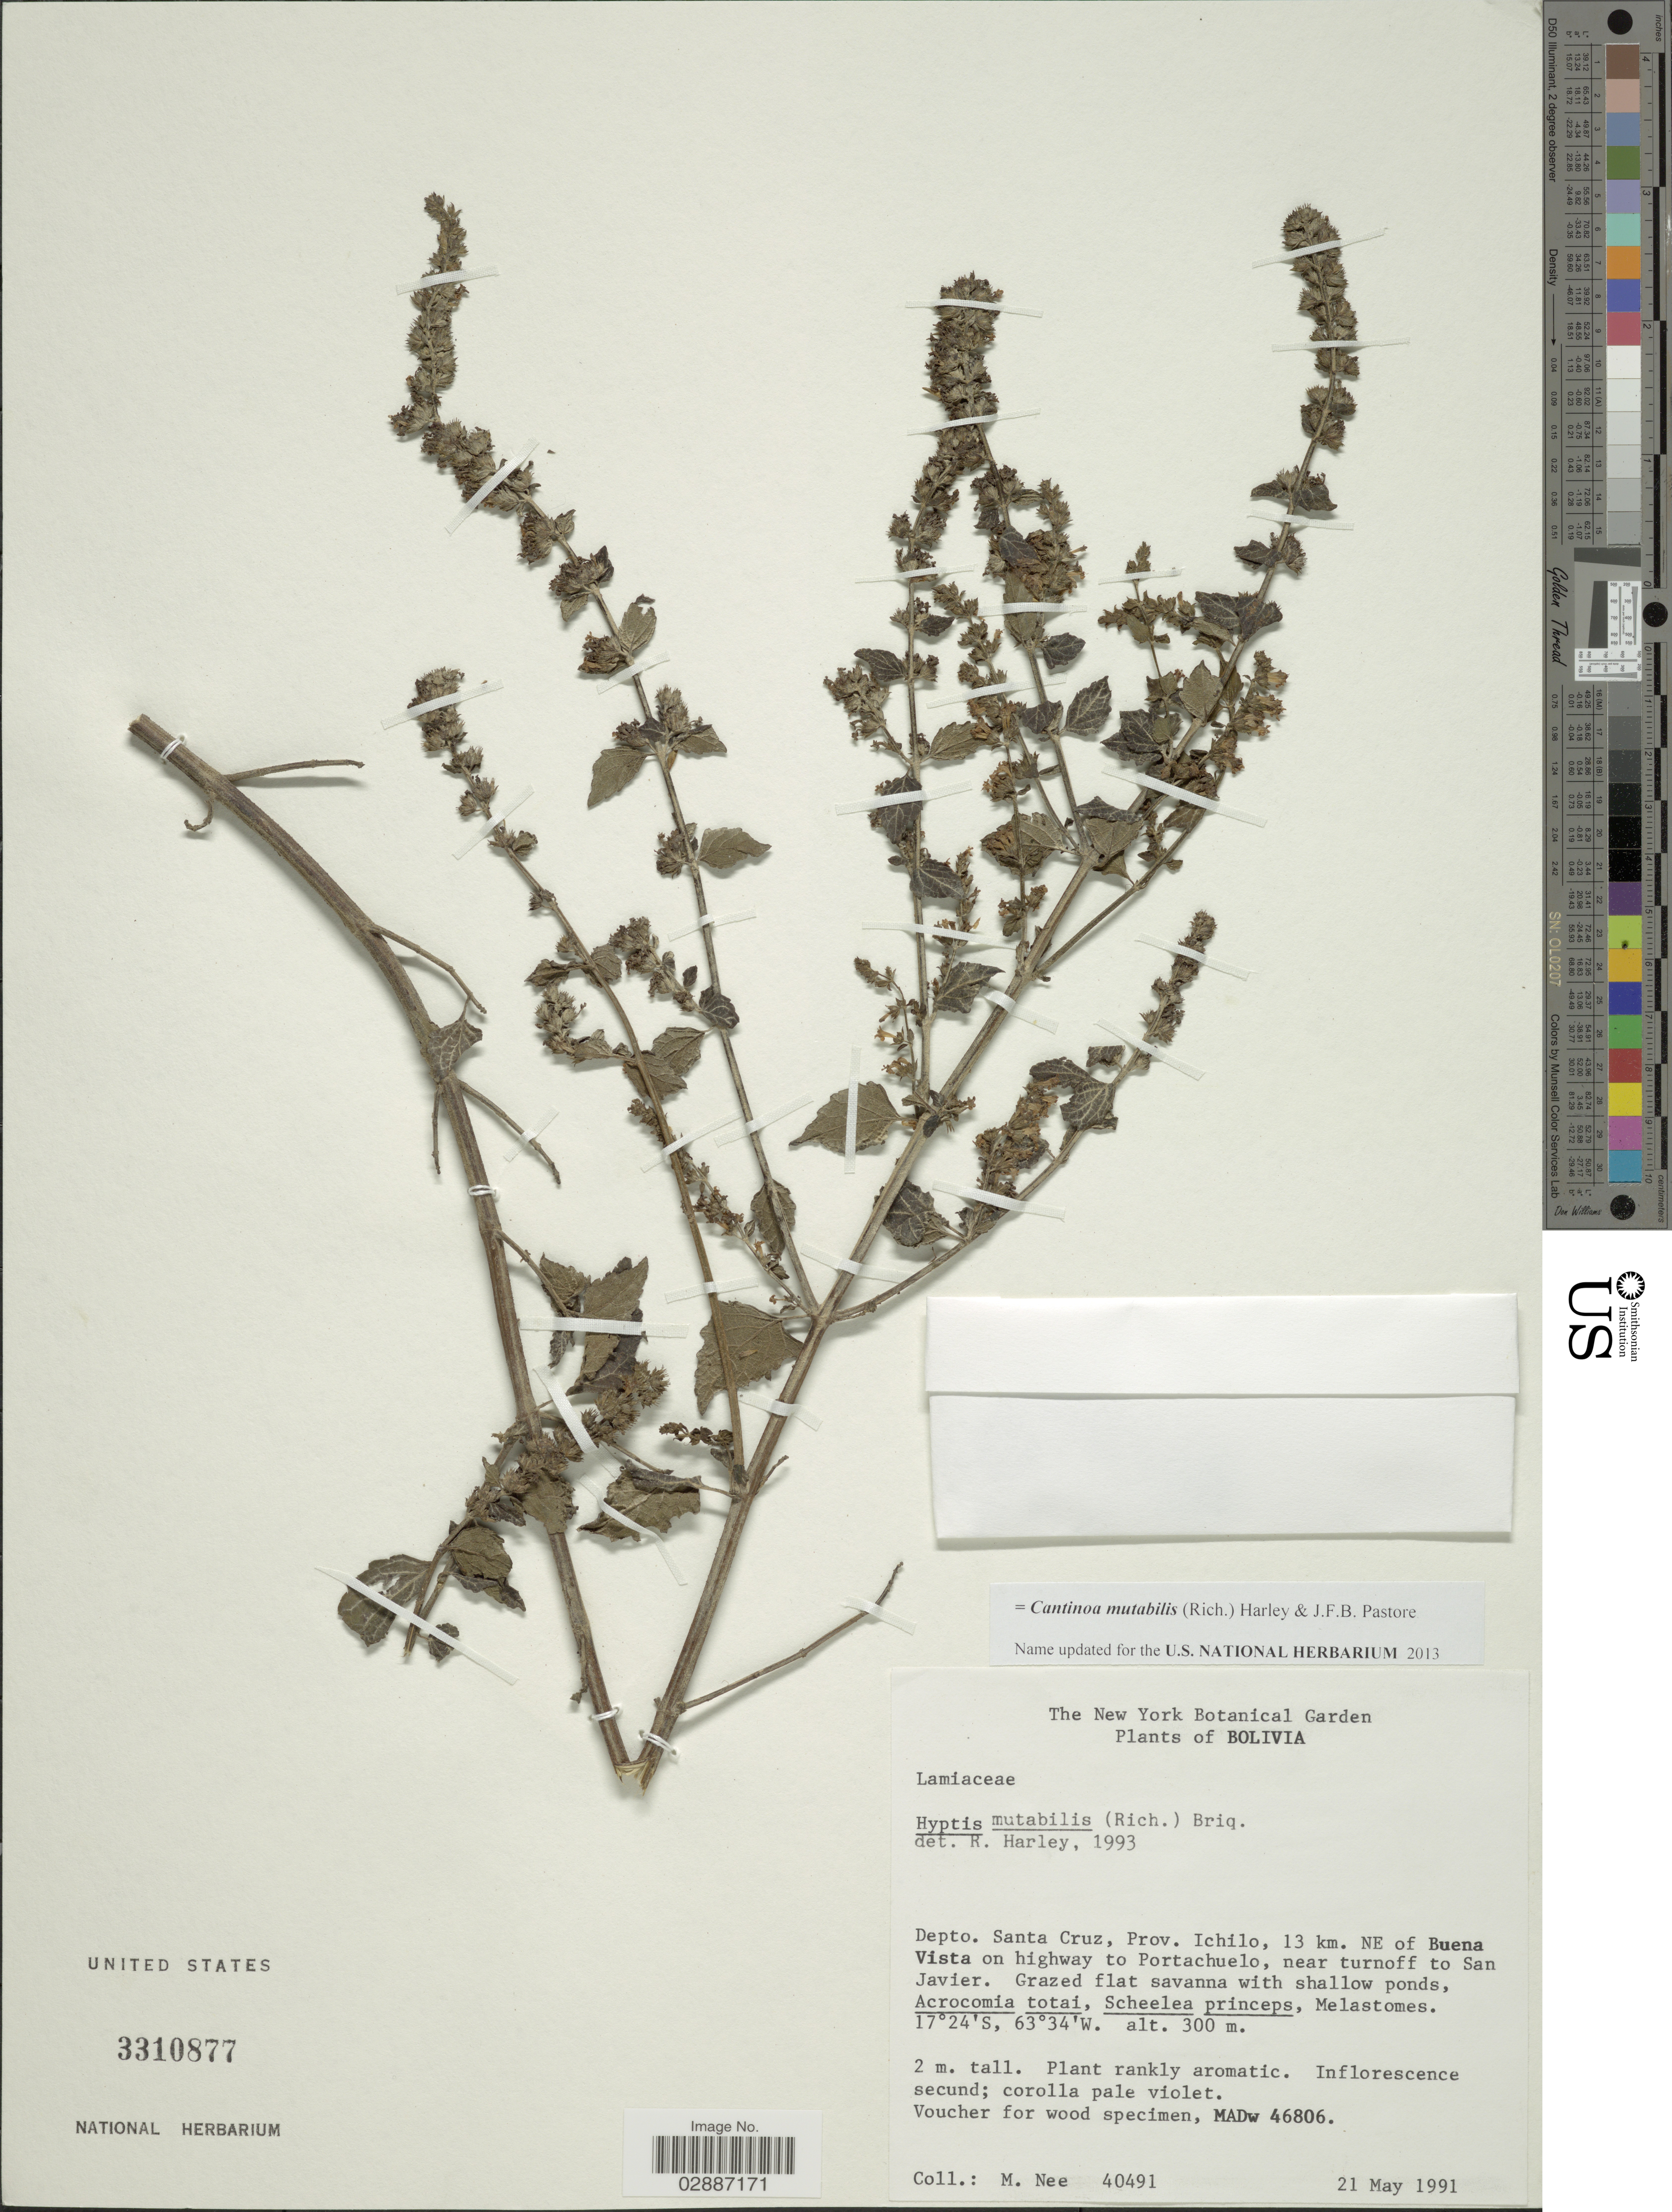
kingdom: Plantae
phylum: Tracheophyta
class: Magnoliopsida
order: Lamiales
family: Lamiaceae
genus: Cantinoa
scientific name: Cantinoa mutabilis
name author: (Epling) Harley & J.F.B. Pastore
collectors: M. Nee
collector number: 40491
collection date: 1991-05-21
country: Bolivia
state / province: Santa Cruz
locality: Depto. Santa Cruz, Prov. Ichilo, 13 km. NE of Buena Vista on highway to Portachuelo, near turnoff to San Javier.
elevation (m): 300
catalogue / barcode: US 3310877